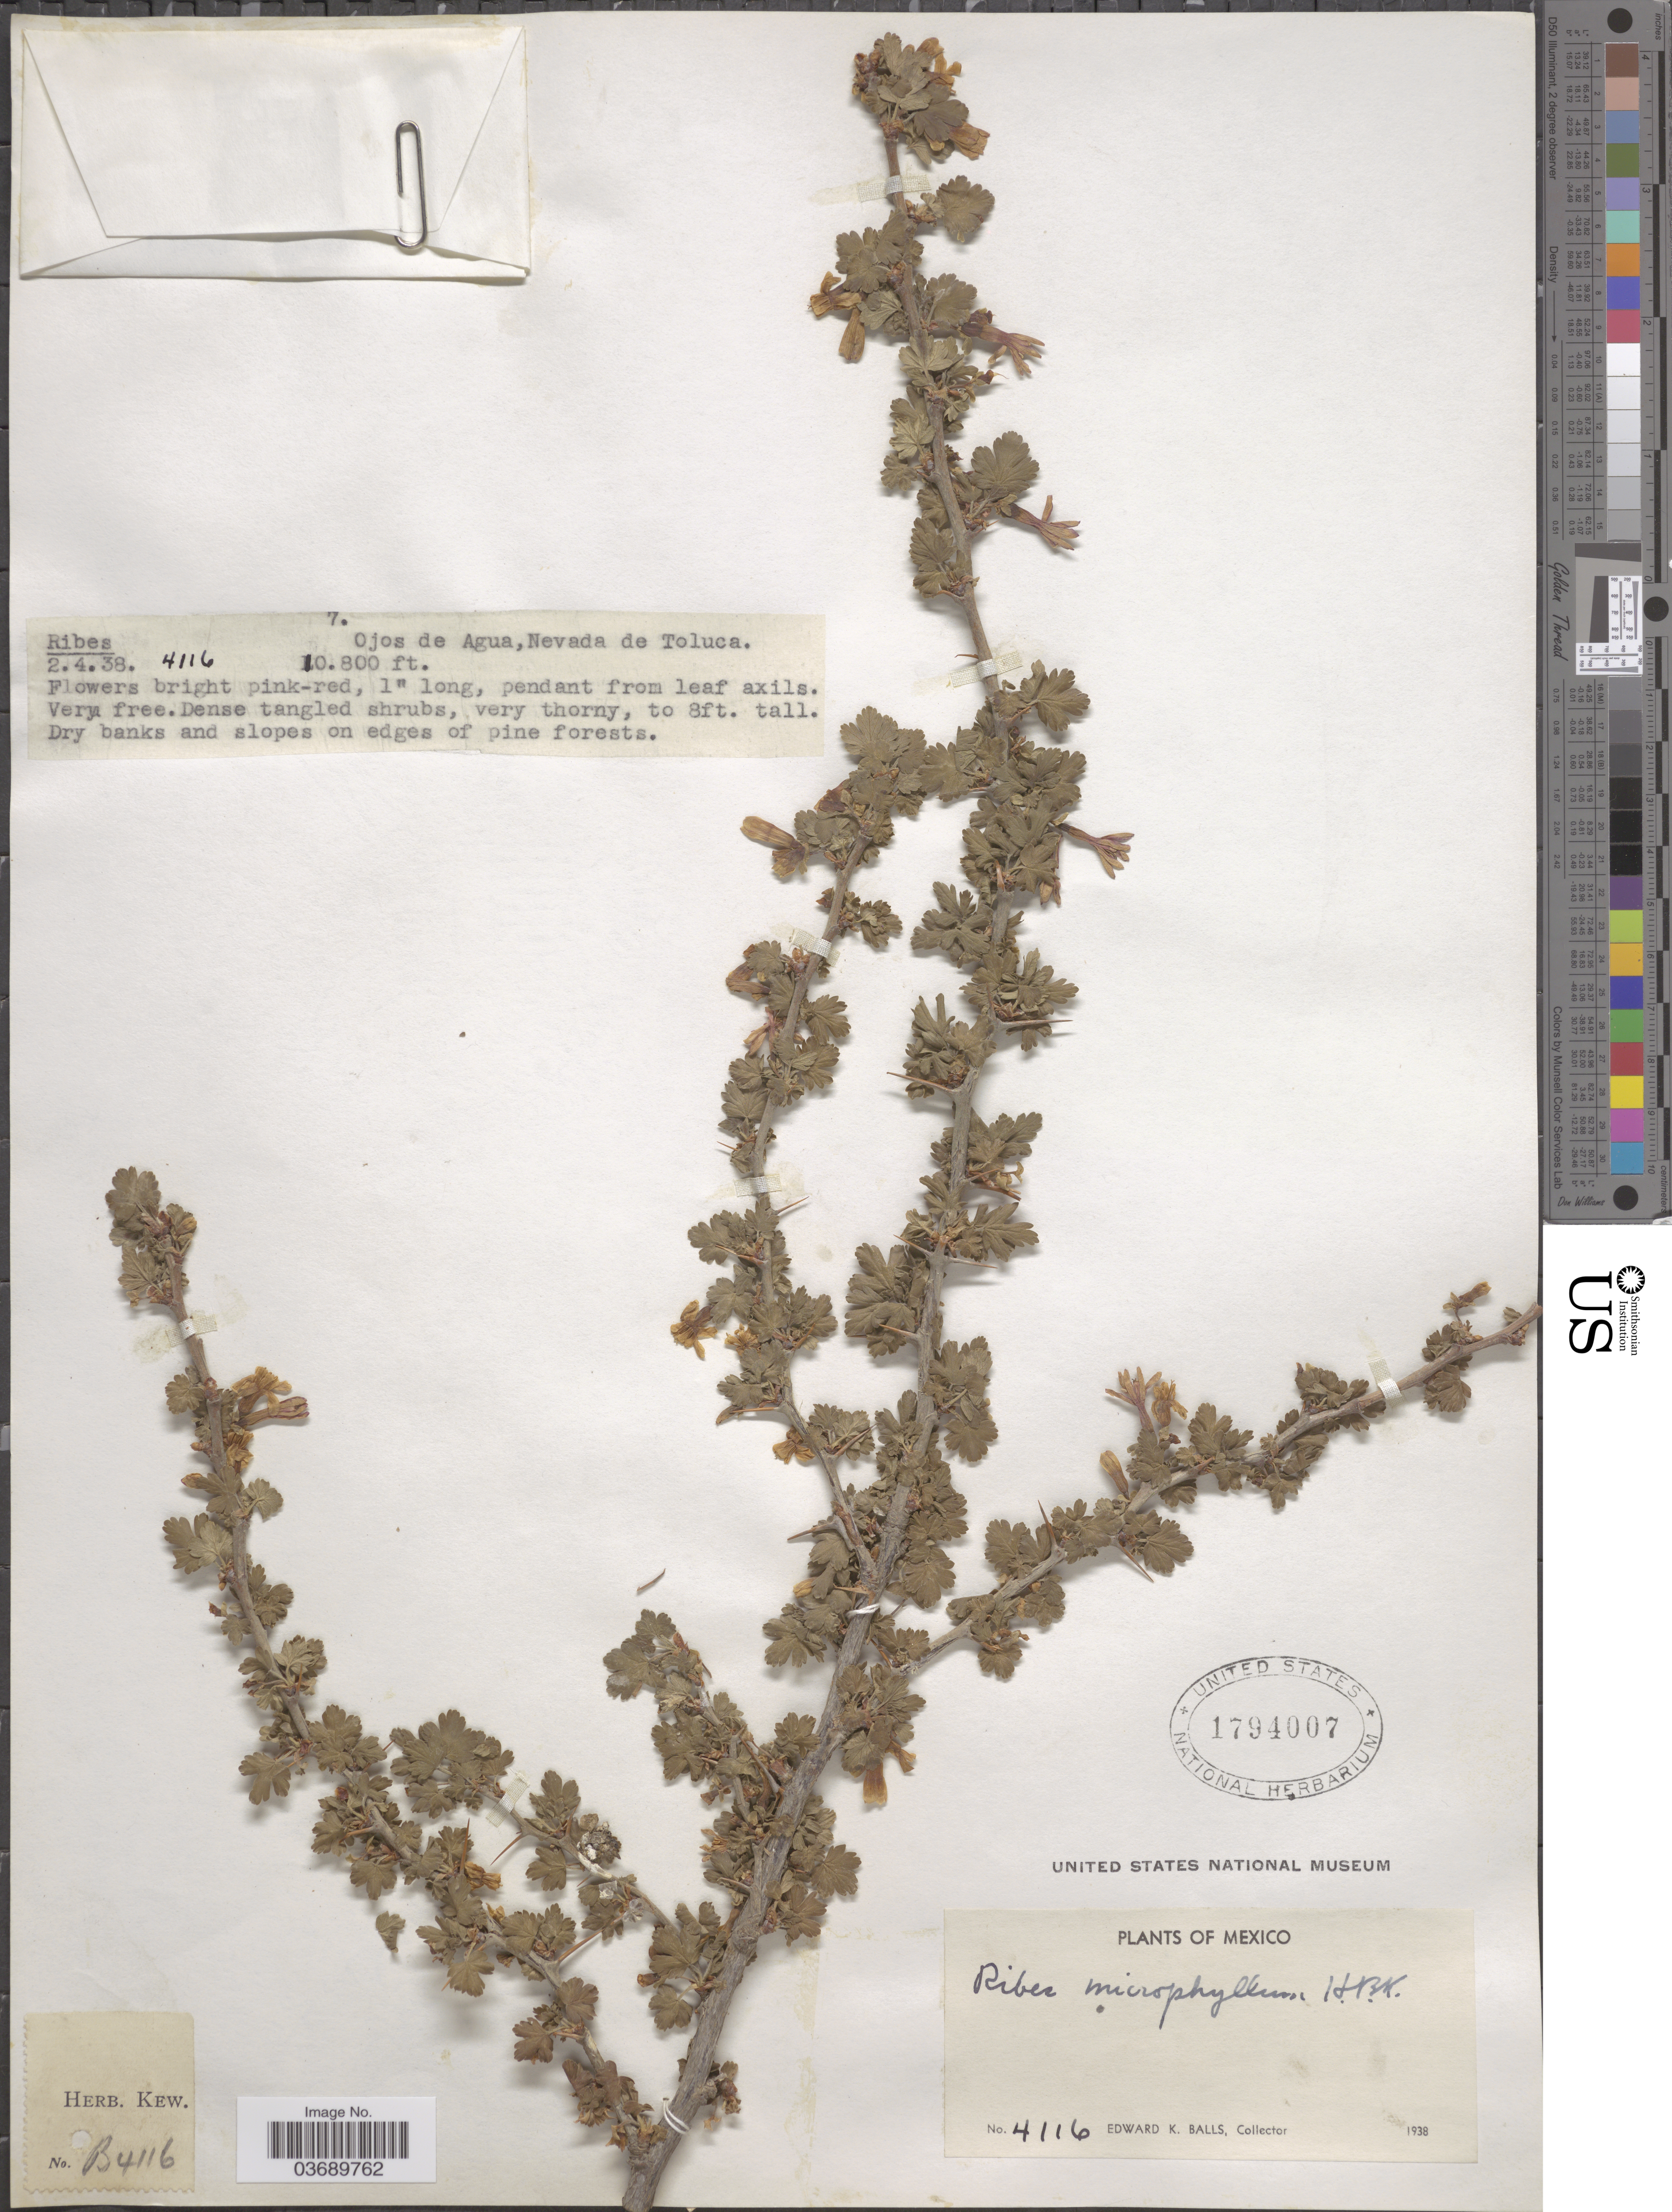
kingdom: Plantae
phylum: Tracheophyta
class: Magnoliopsida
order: Saxifragales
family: Grossulariaceae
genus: Ribes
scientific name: Ribes microphyllum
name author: Kunth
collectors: E. K. Balls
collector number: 4116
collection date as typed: Transcribed d/m/y: 2/4/38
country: Mexico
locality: Ojos de Agua, Nevada de Toluca.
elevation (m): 3292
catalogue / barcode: US 1794007